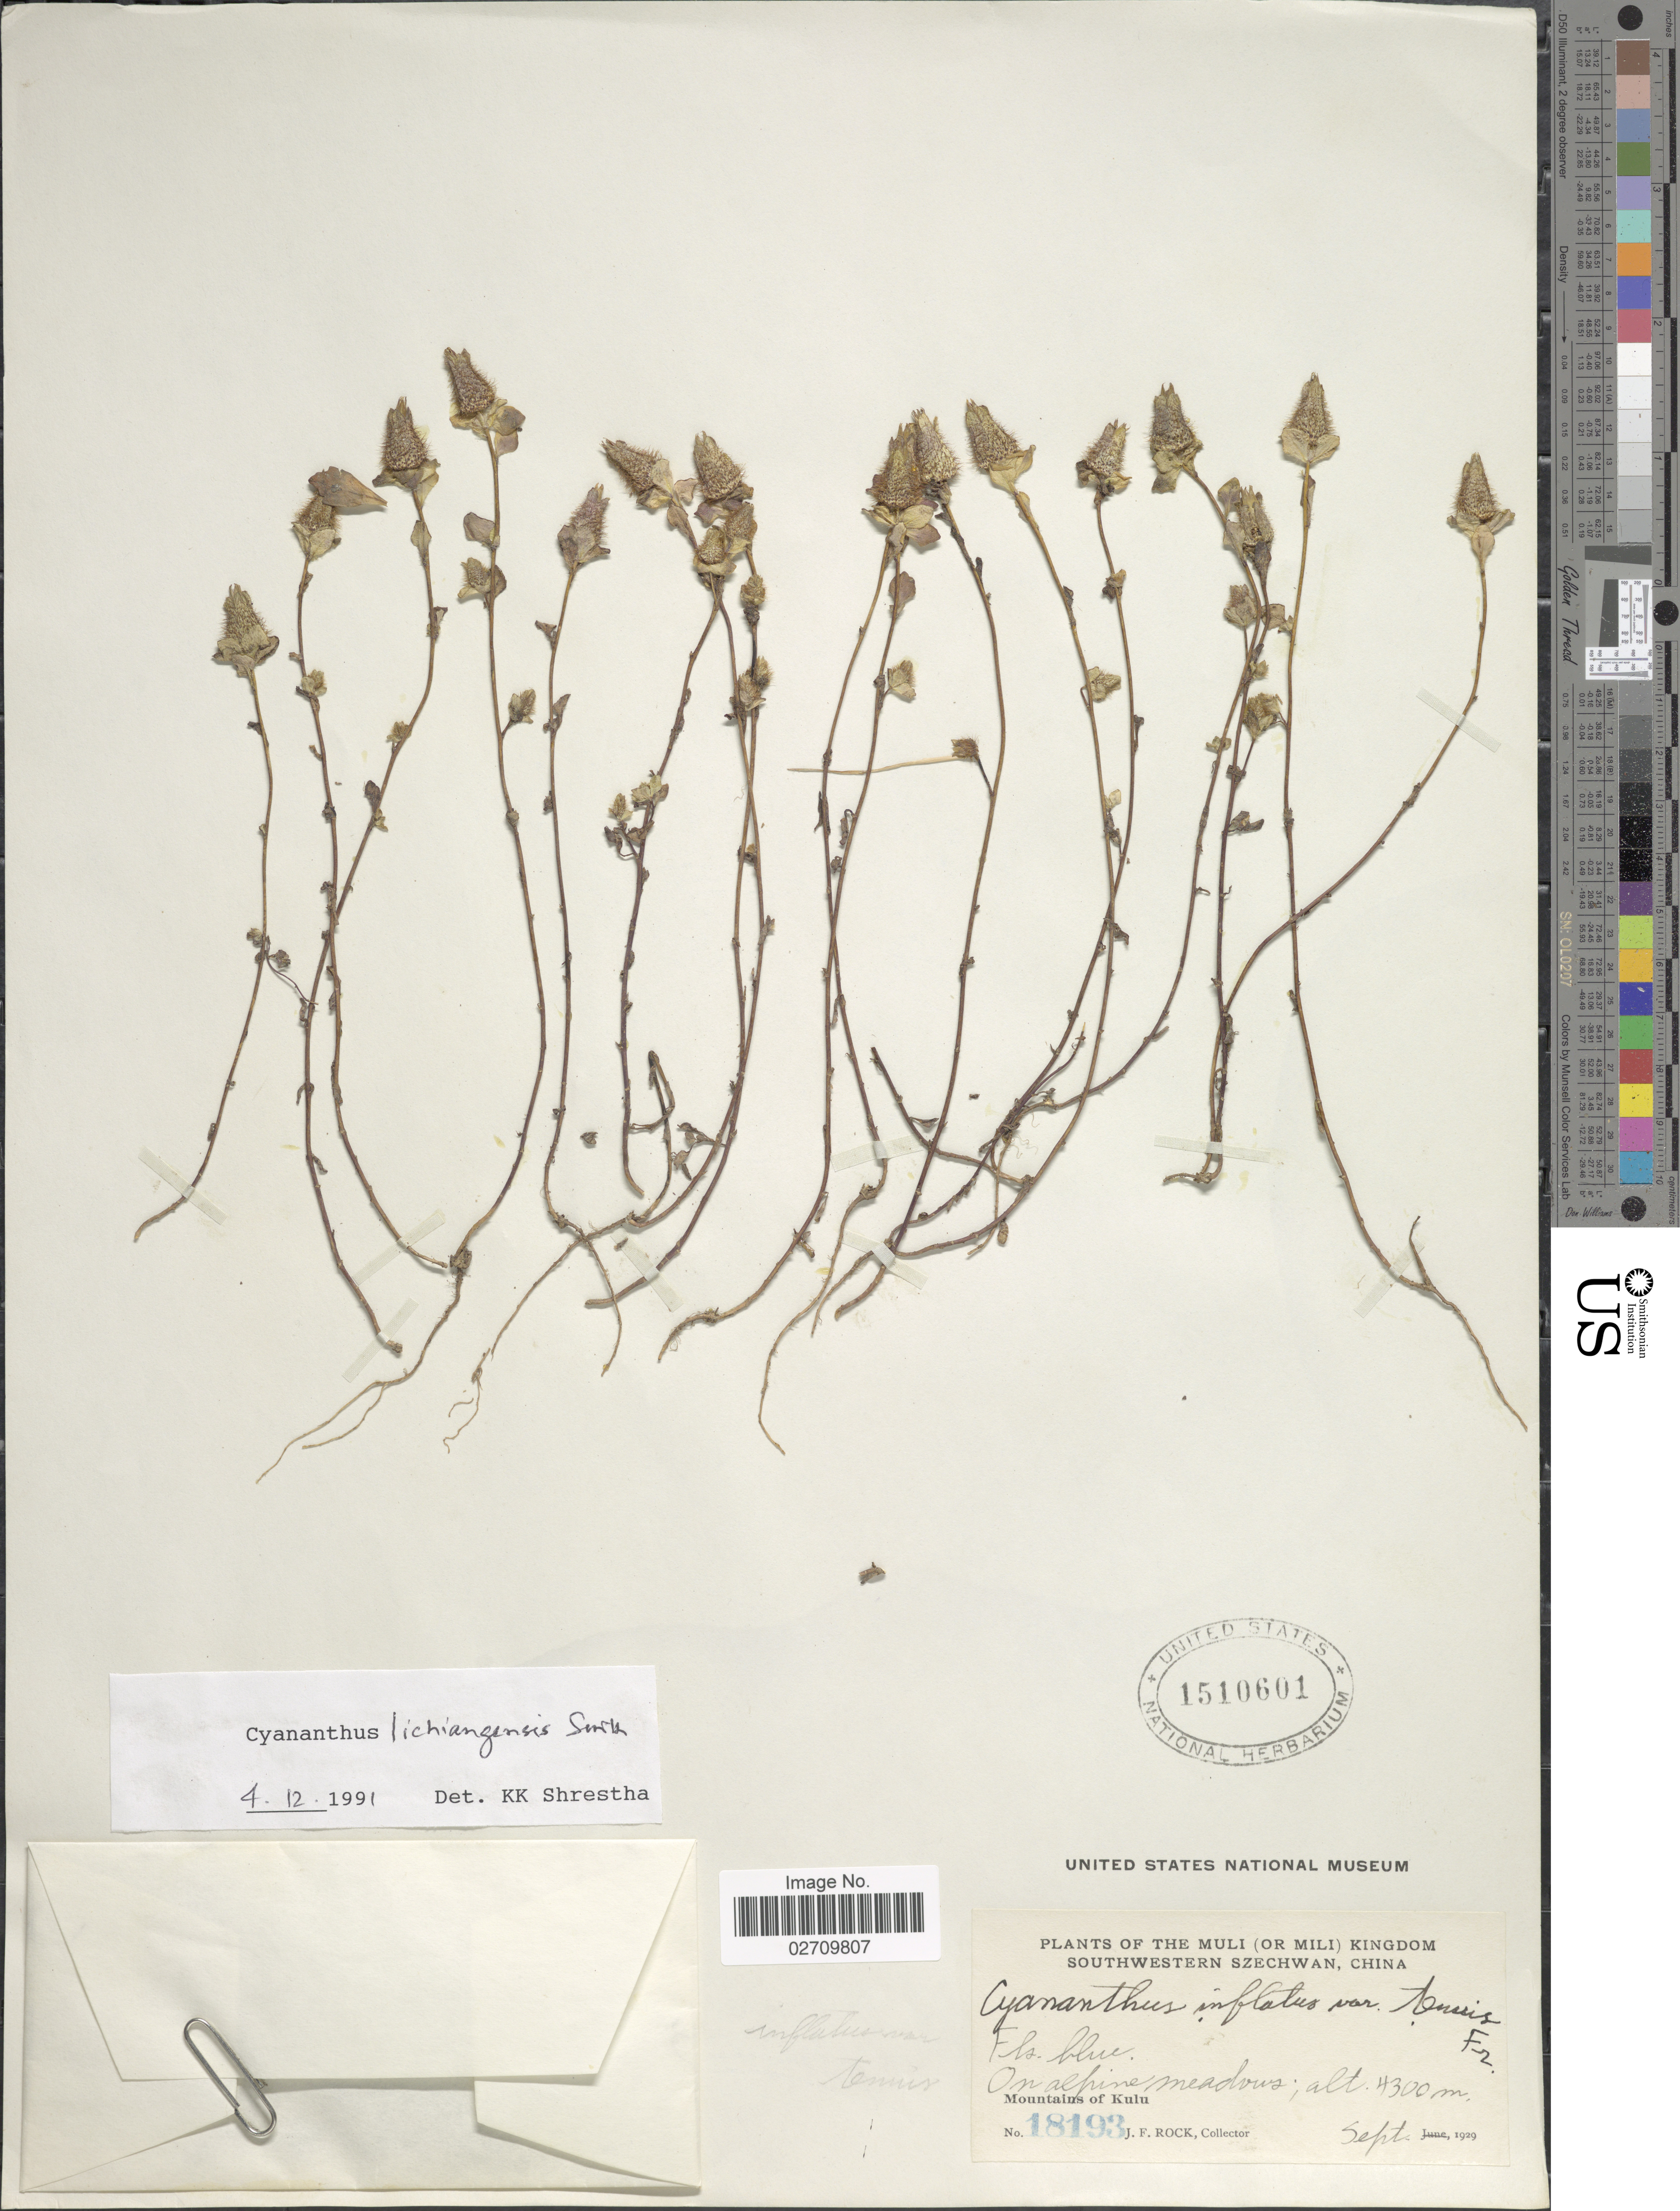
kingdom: Plantae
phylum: Tracheophyta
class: Magnoliopsida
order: Asterales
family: Campanulaceae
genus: Cyananthus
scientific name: Cyananthus lichiangensis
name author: W.W. Sm.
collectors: J. F. Rock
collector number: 18193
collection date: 1929-09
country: China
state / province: Sichuan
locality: The Muli (or Mili) Kingdom Southwestern Szechwan, Mountains of Kulu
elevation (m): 4300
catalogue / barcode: US 1510601